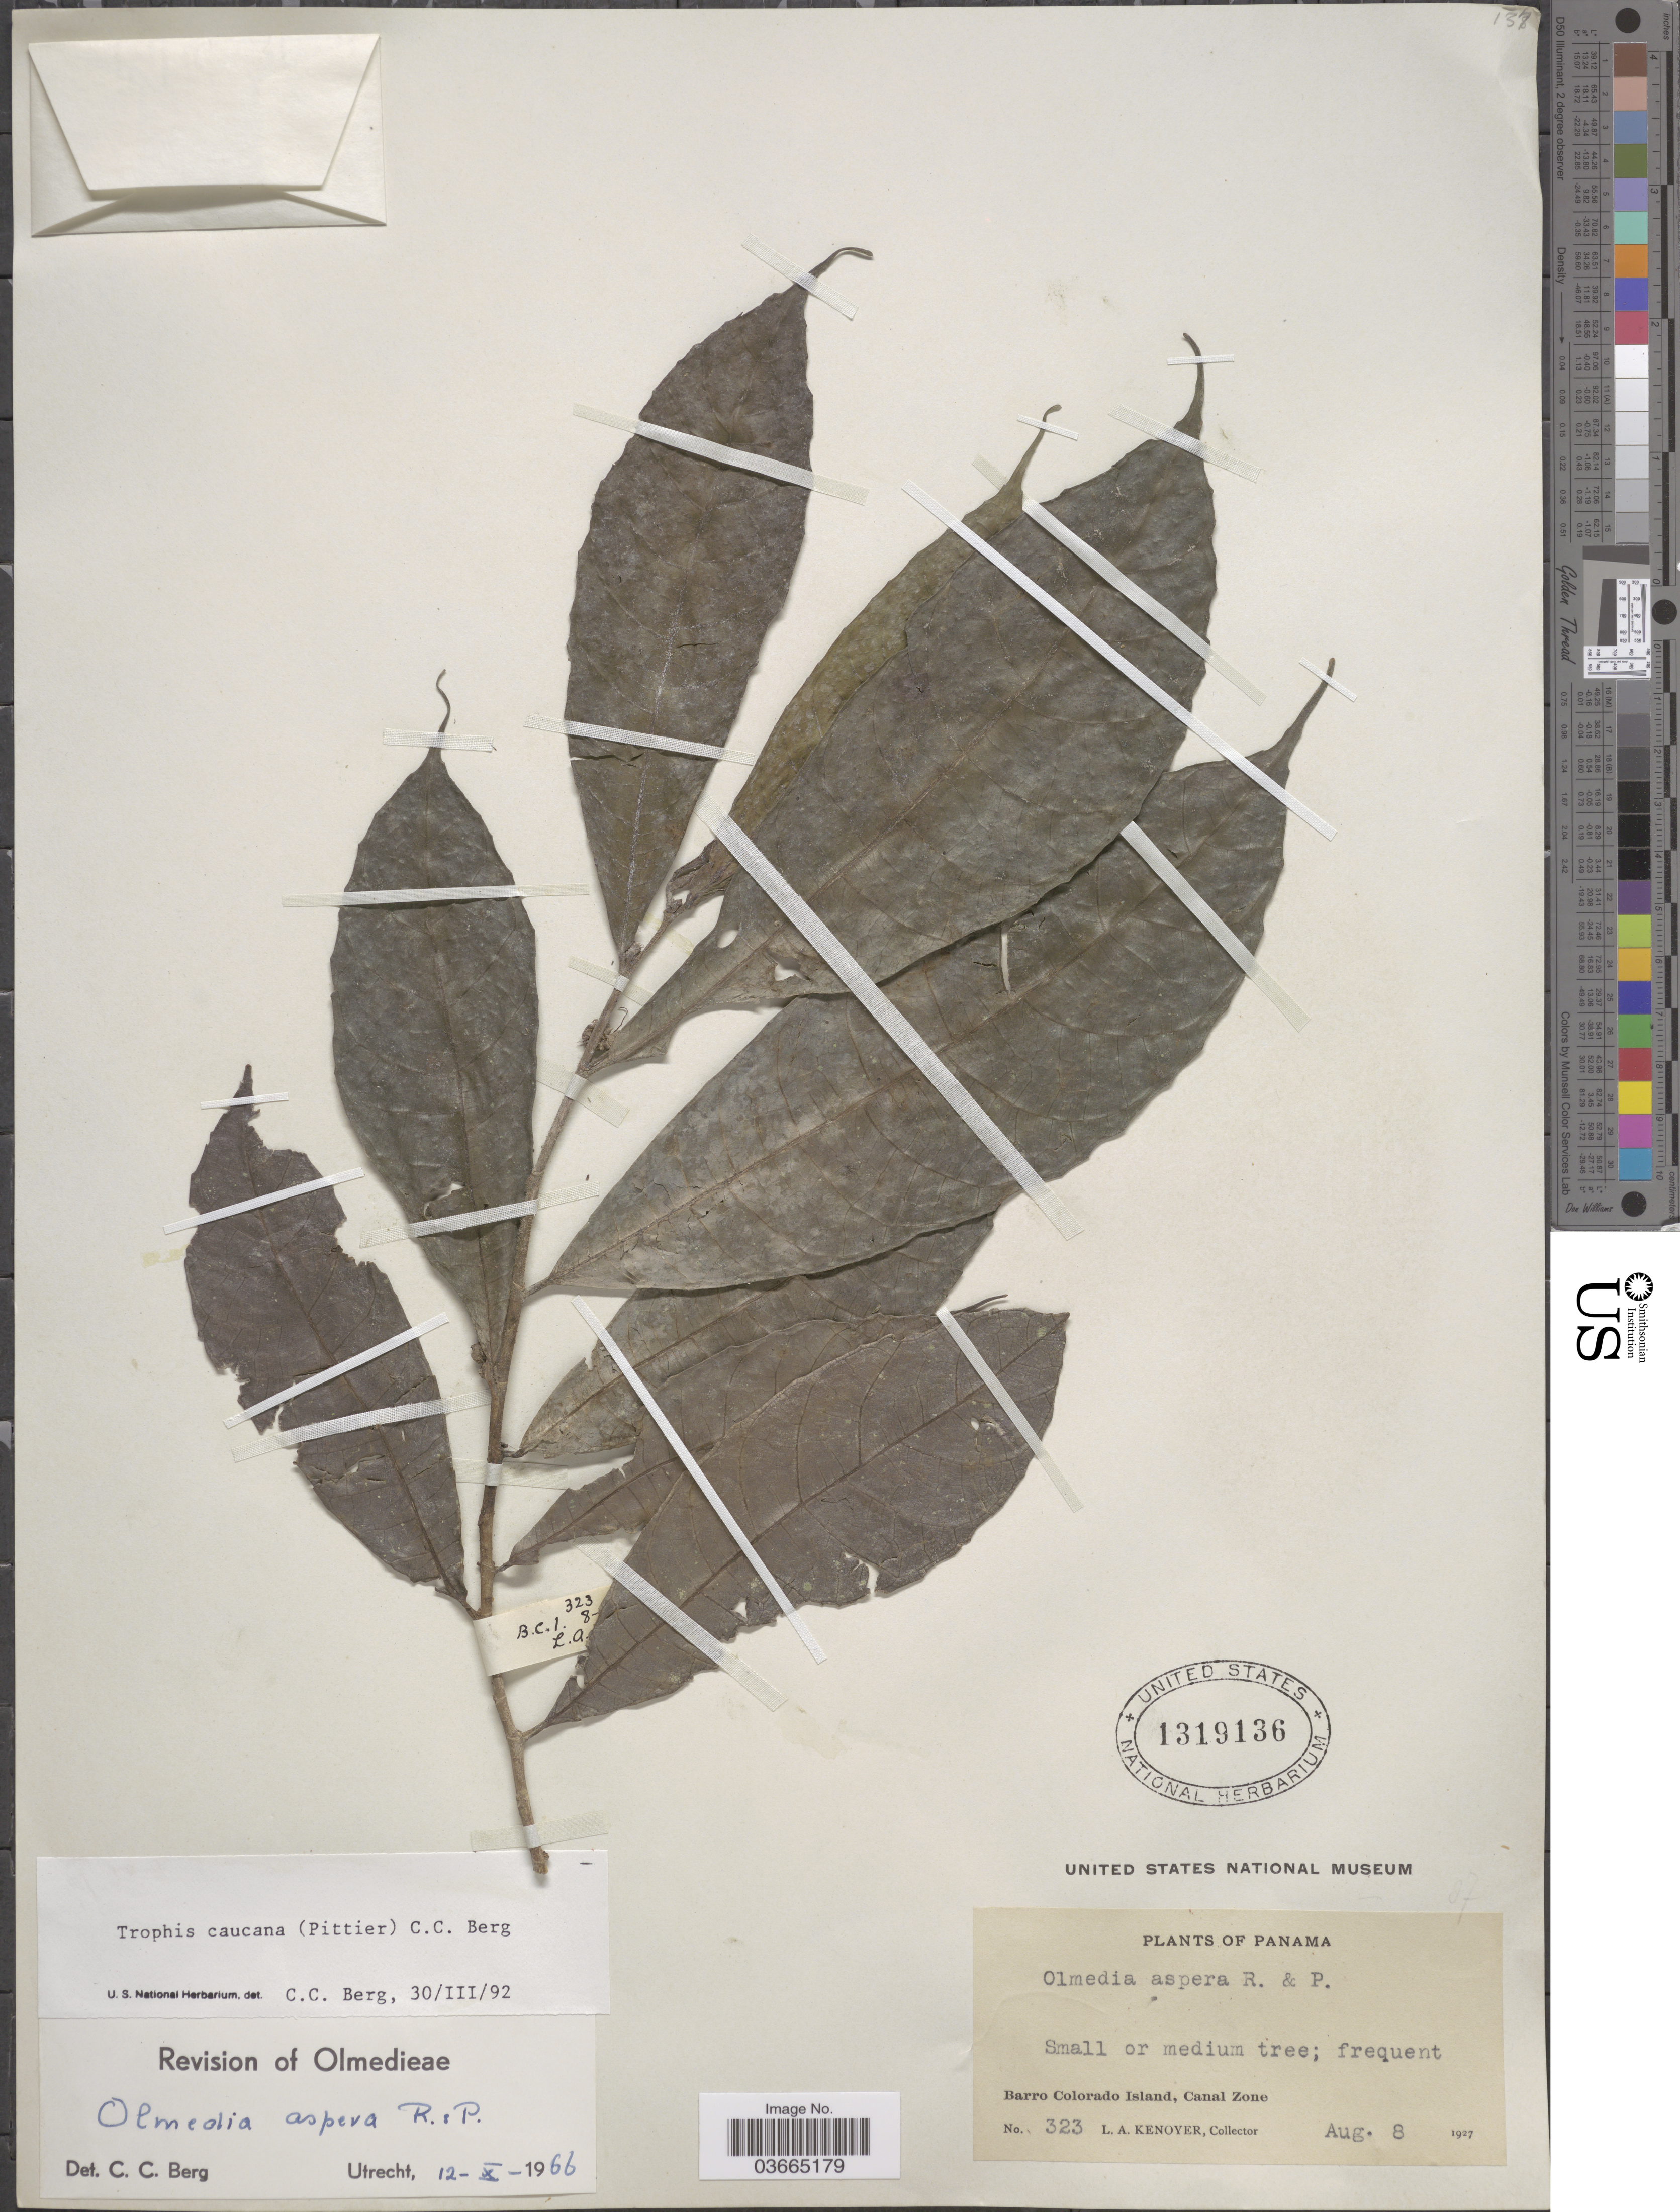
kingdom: Plantae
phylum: Tracheophyta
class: Magnoliopsida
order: Rosales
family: Moraceae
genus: Olmedia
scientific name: Olmedia aspera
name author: Ruiz & Pav.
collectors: L. A. Kenoyer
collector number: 323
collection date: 1927-08-08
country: Panama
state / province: Panamá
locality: Barro Colorado Island, Canal Zone.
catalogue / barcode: US 1319136